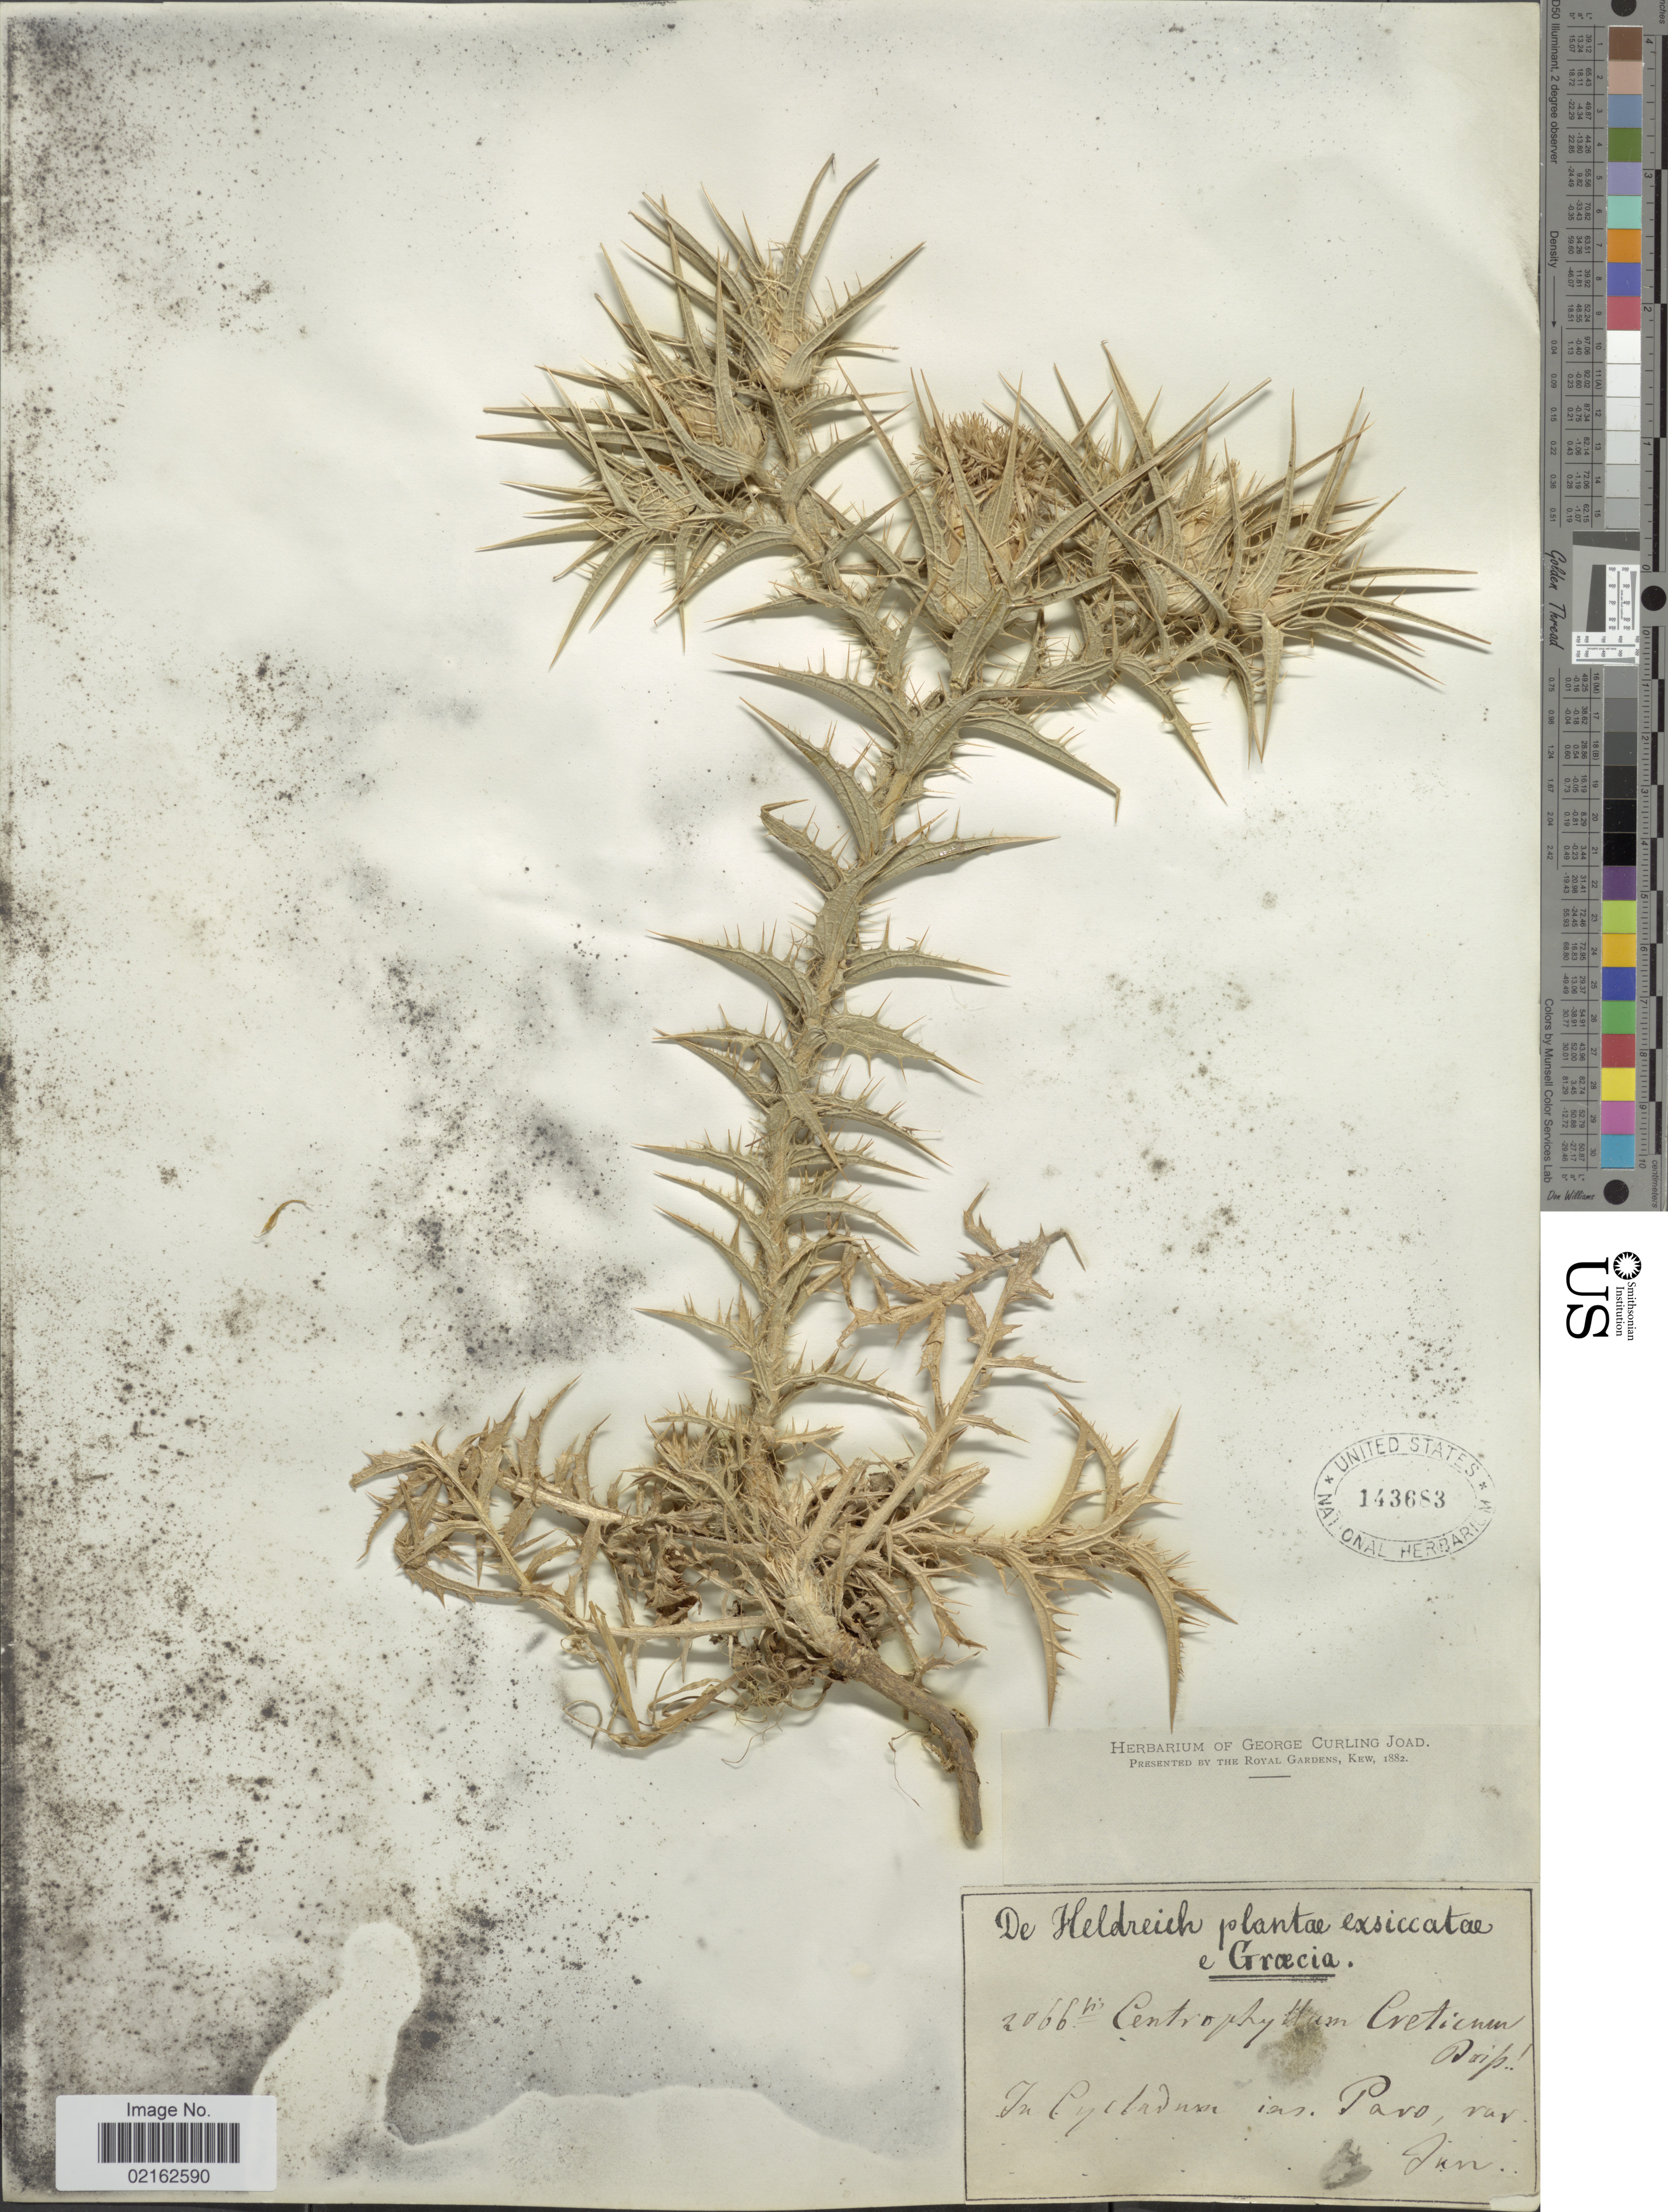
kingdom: Plantae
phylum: Tracheophyta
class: Magnoliopsida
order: Asterales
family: Asteraceae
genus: Carthamus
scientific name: Carthamus lanatus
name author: L.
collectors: -. De Heldreich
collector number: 2066bis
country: Greece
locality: Graecia, in. Pavo.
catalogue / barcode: US 143683